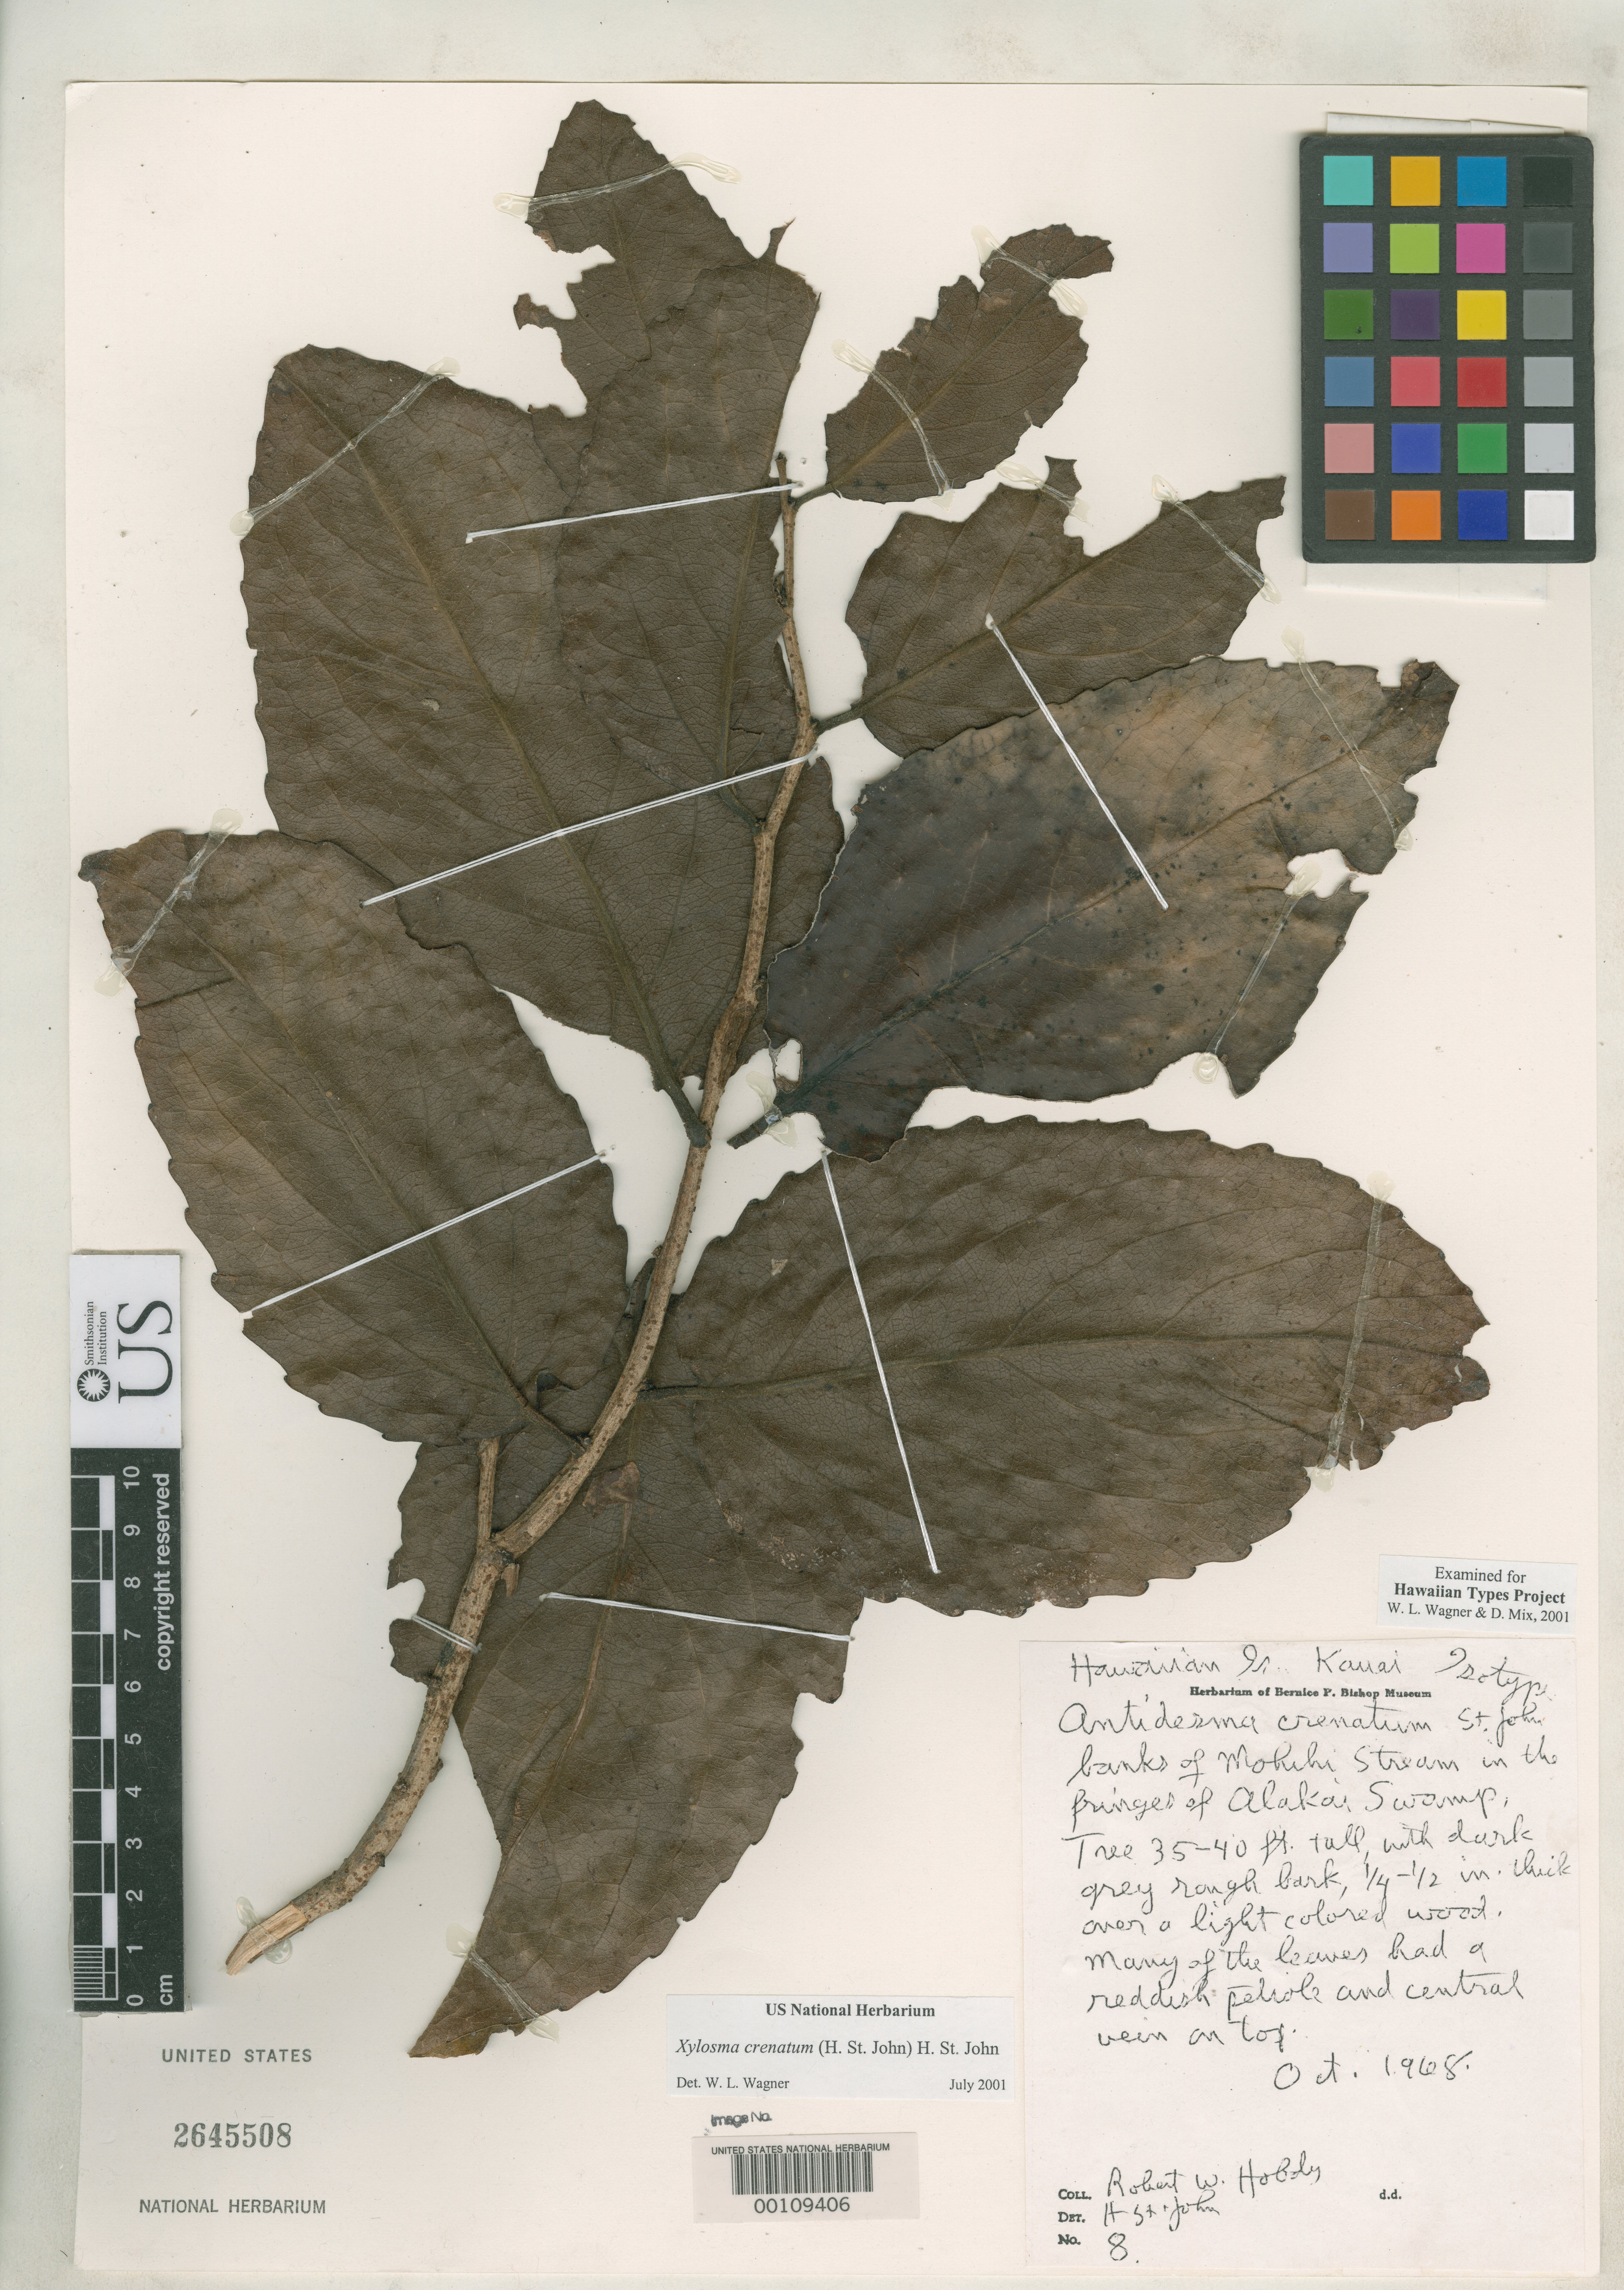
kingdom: Plantae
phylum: Tracheophyta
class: Magnoliopsida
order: Malpighiales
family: Phyllanthaceae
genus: Antidesma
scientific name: Antidesma crenatum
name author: H. St. John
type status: Isotype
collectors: R. Hobody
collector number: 8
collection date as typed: Oct 1968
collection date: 1968-10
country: United States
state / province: Hawaii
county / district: Kauai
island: Kaua'i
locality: Kauai, Alakai Swamp, Mohihi Stream.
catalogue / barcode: US 2645508